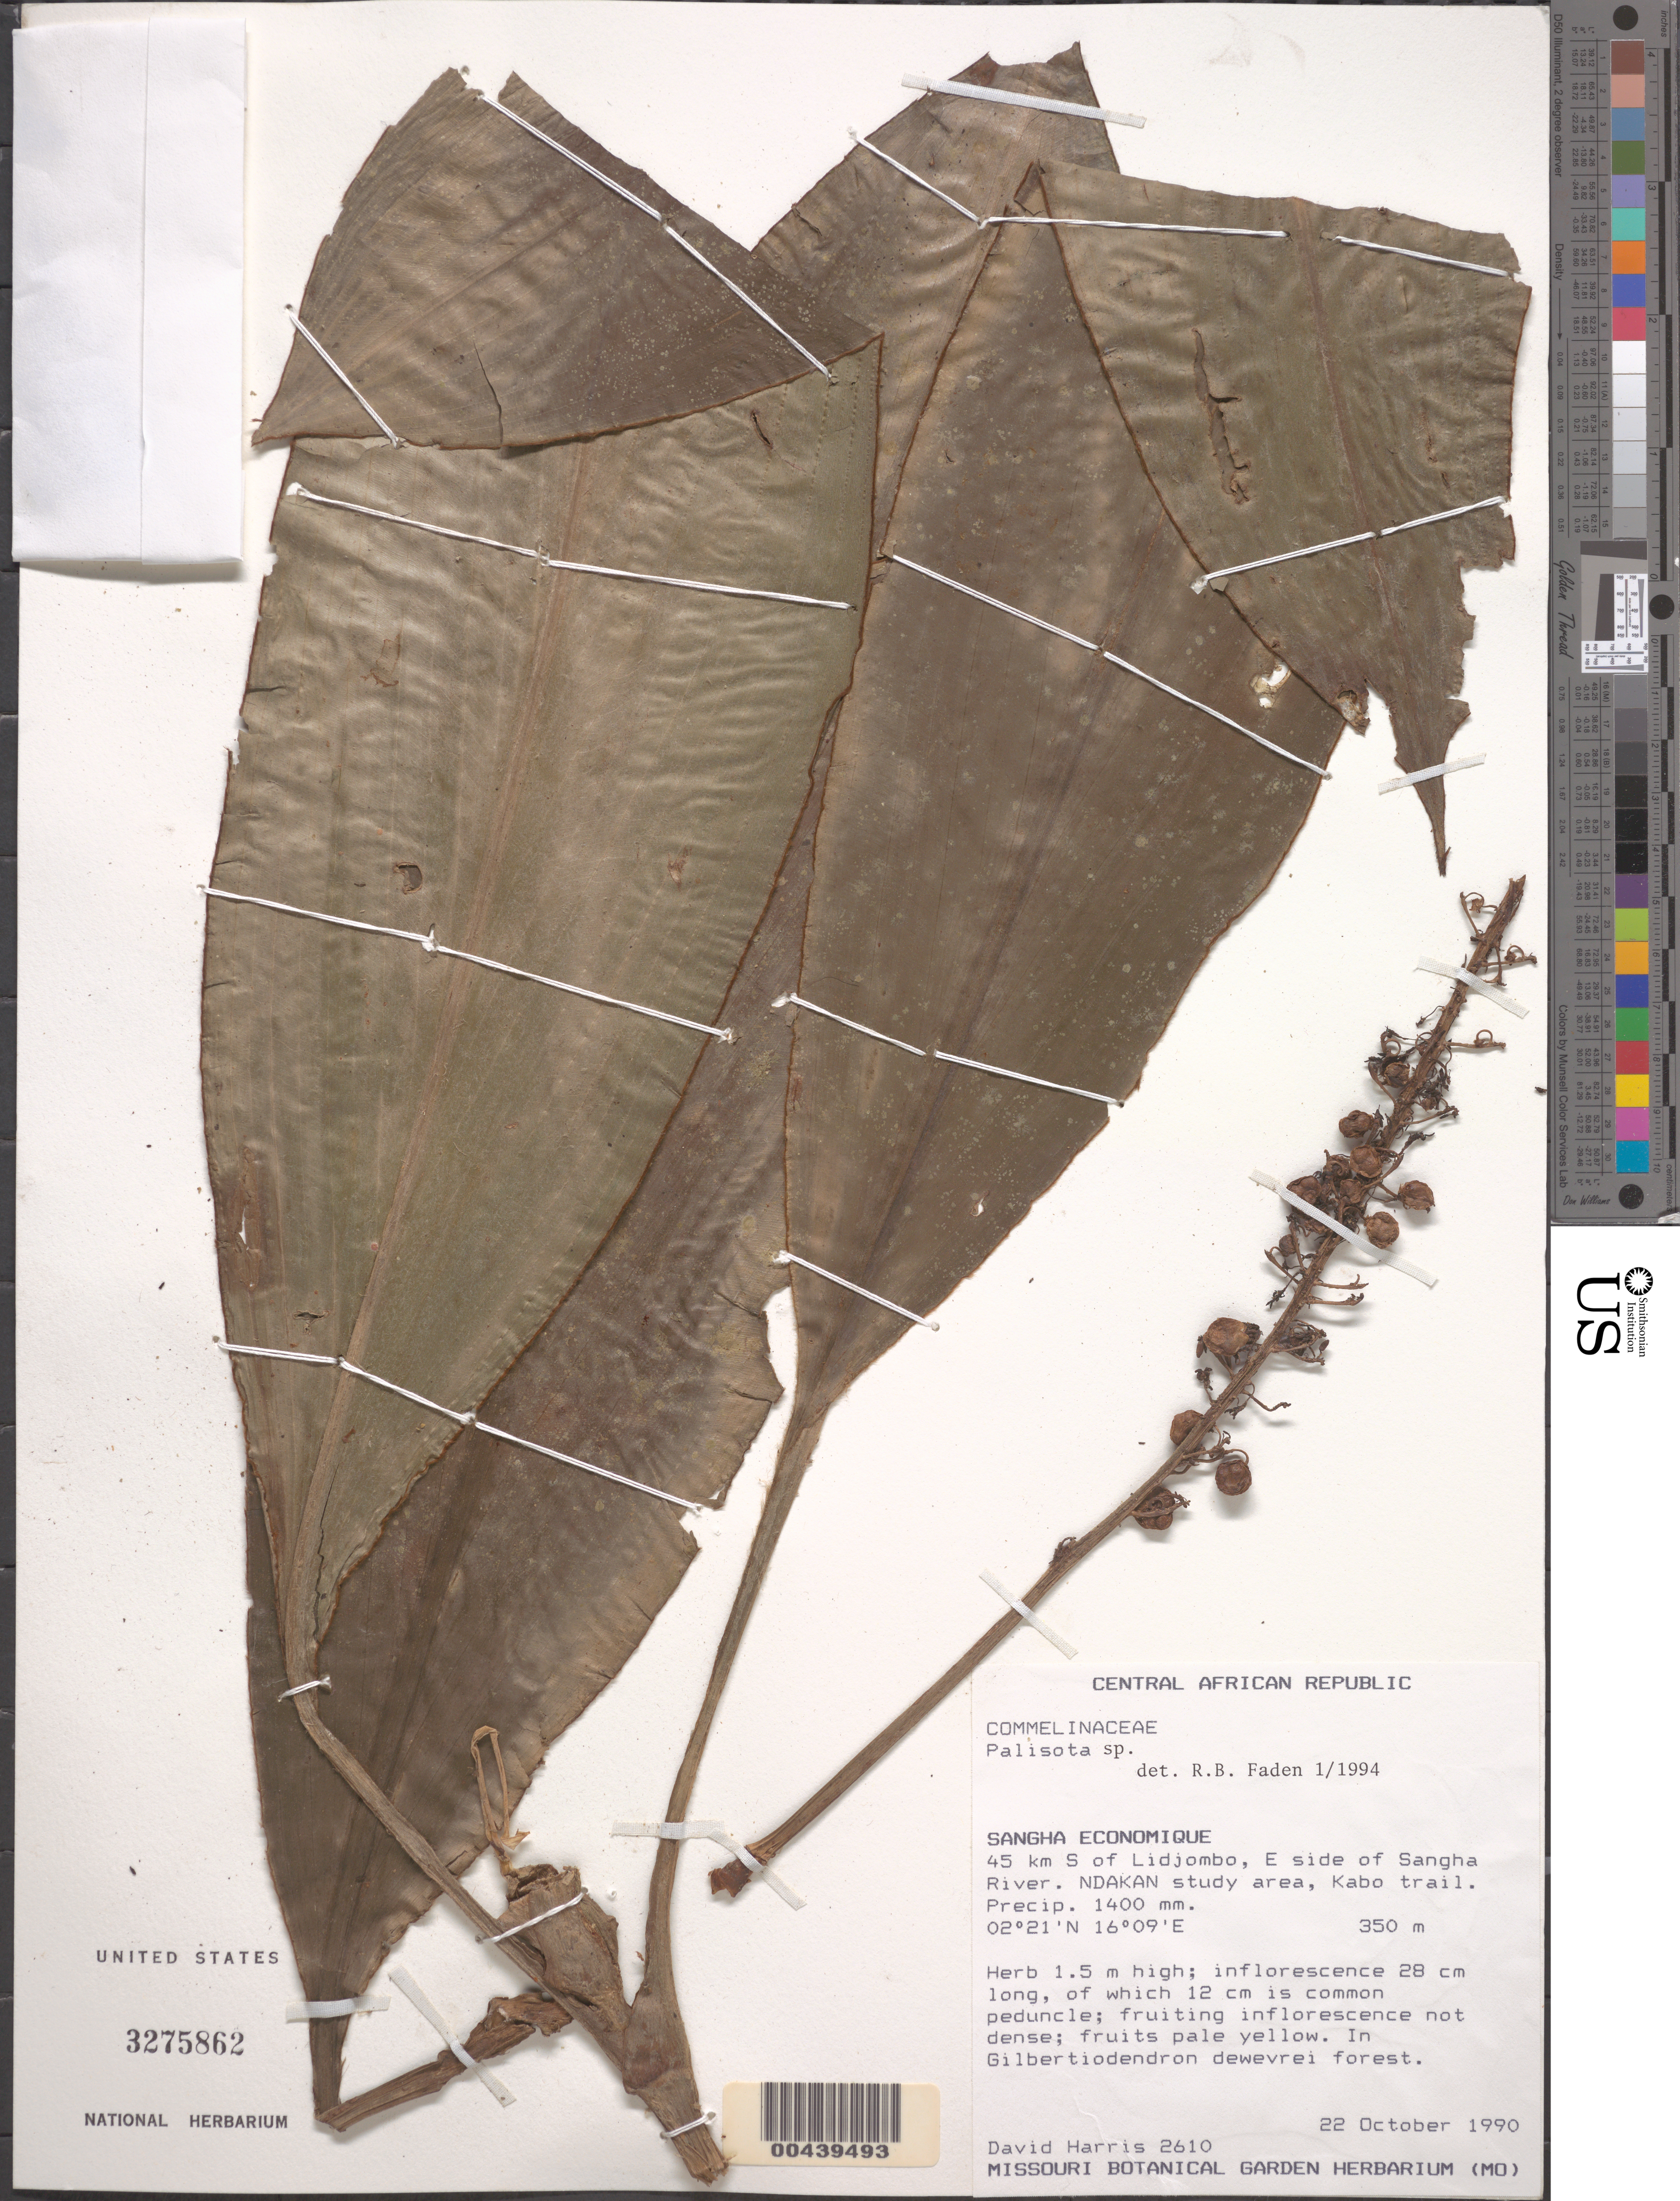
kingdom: Plantae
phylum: Tracheophyta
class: Liliopsida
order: Commelinales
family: Commelinaceae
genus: Palisota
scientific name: Palisota sp.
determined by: Faden, Robert B., (US), Smithsonian Institution - National Museum of Natural History (UNITED STATES)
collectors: D. J. Harris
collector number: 2610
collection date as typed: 06 May 1982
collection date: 1982-05-06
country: Central African Republic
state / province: Sangha-Mbaere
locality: S of Lidjombo, E of Sangha River, Ndakan Study area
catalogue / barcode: US 3275862